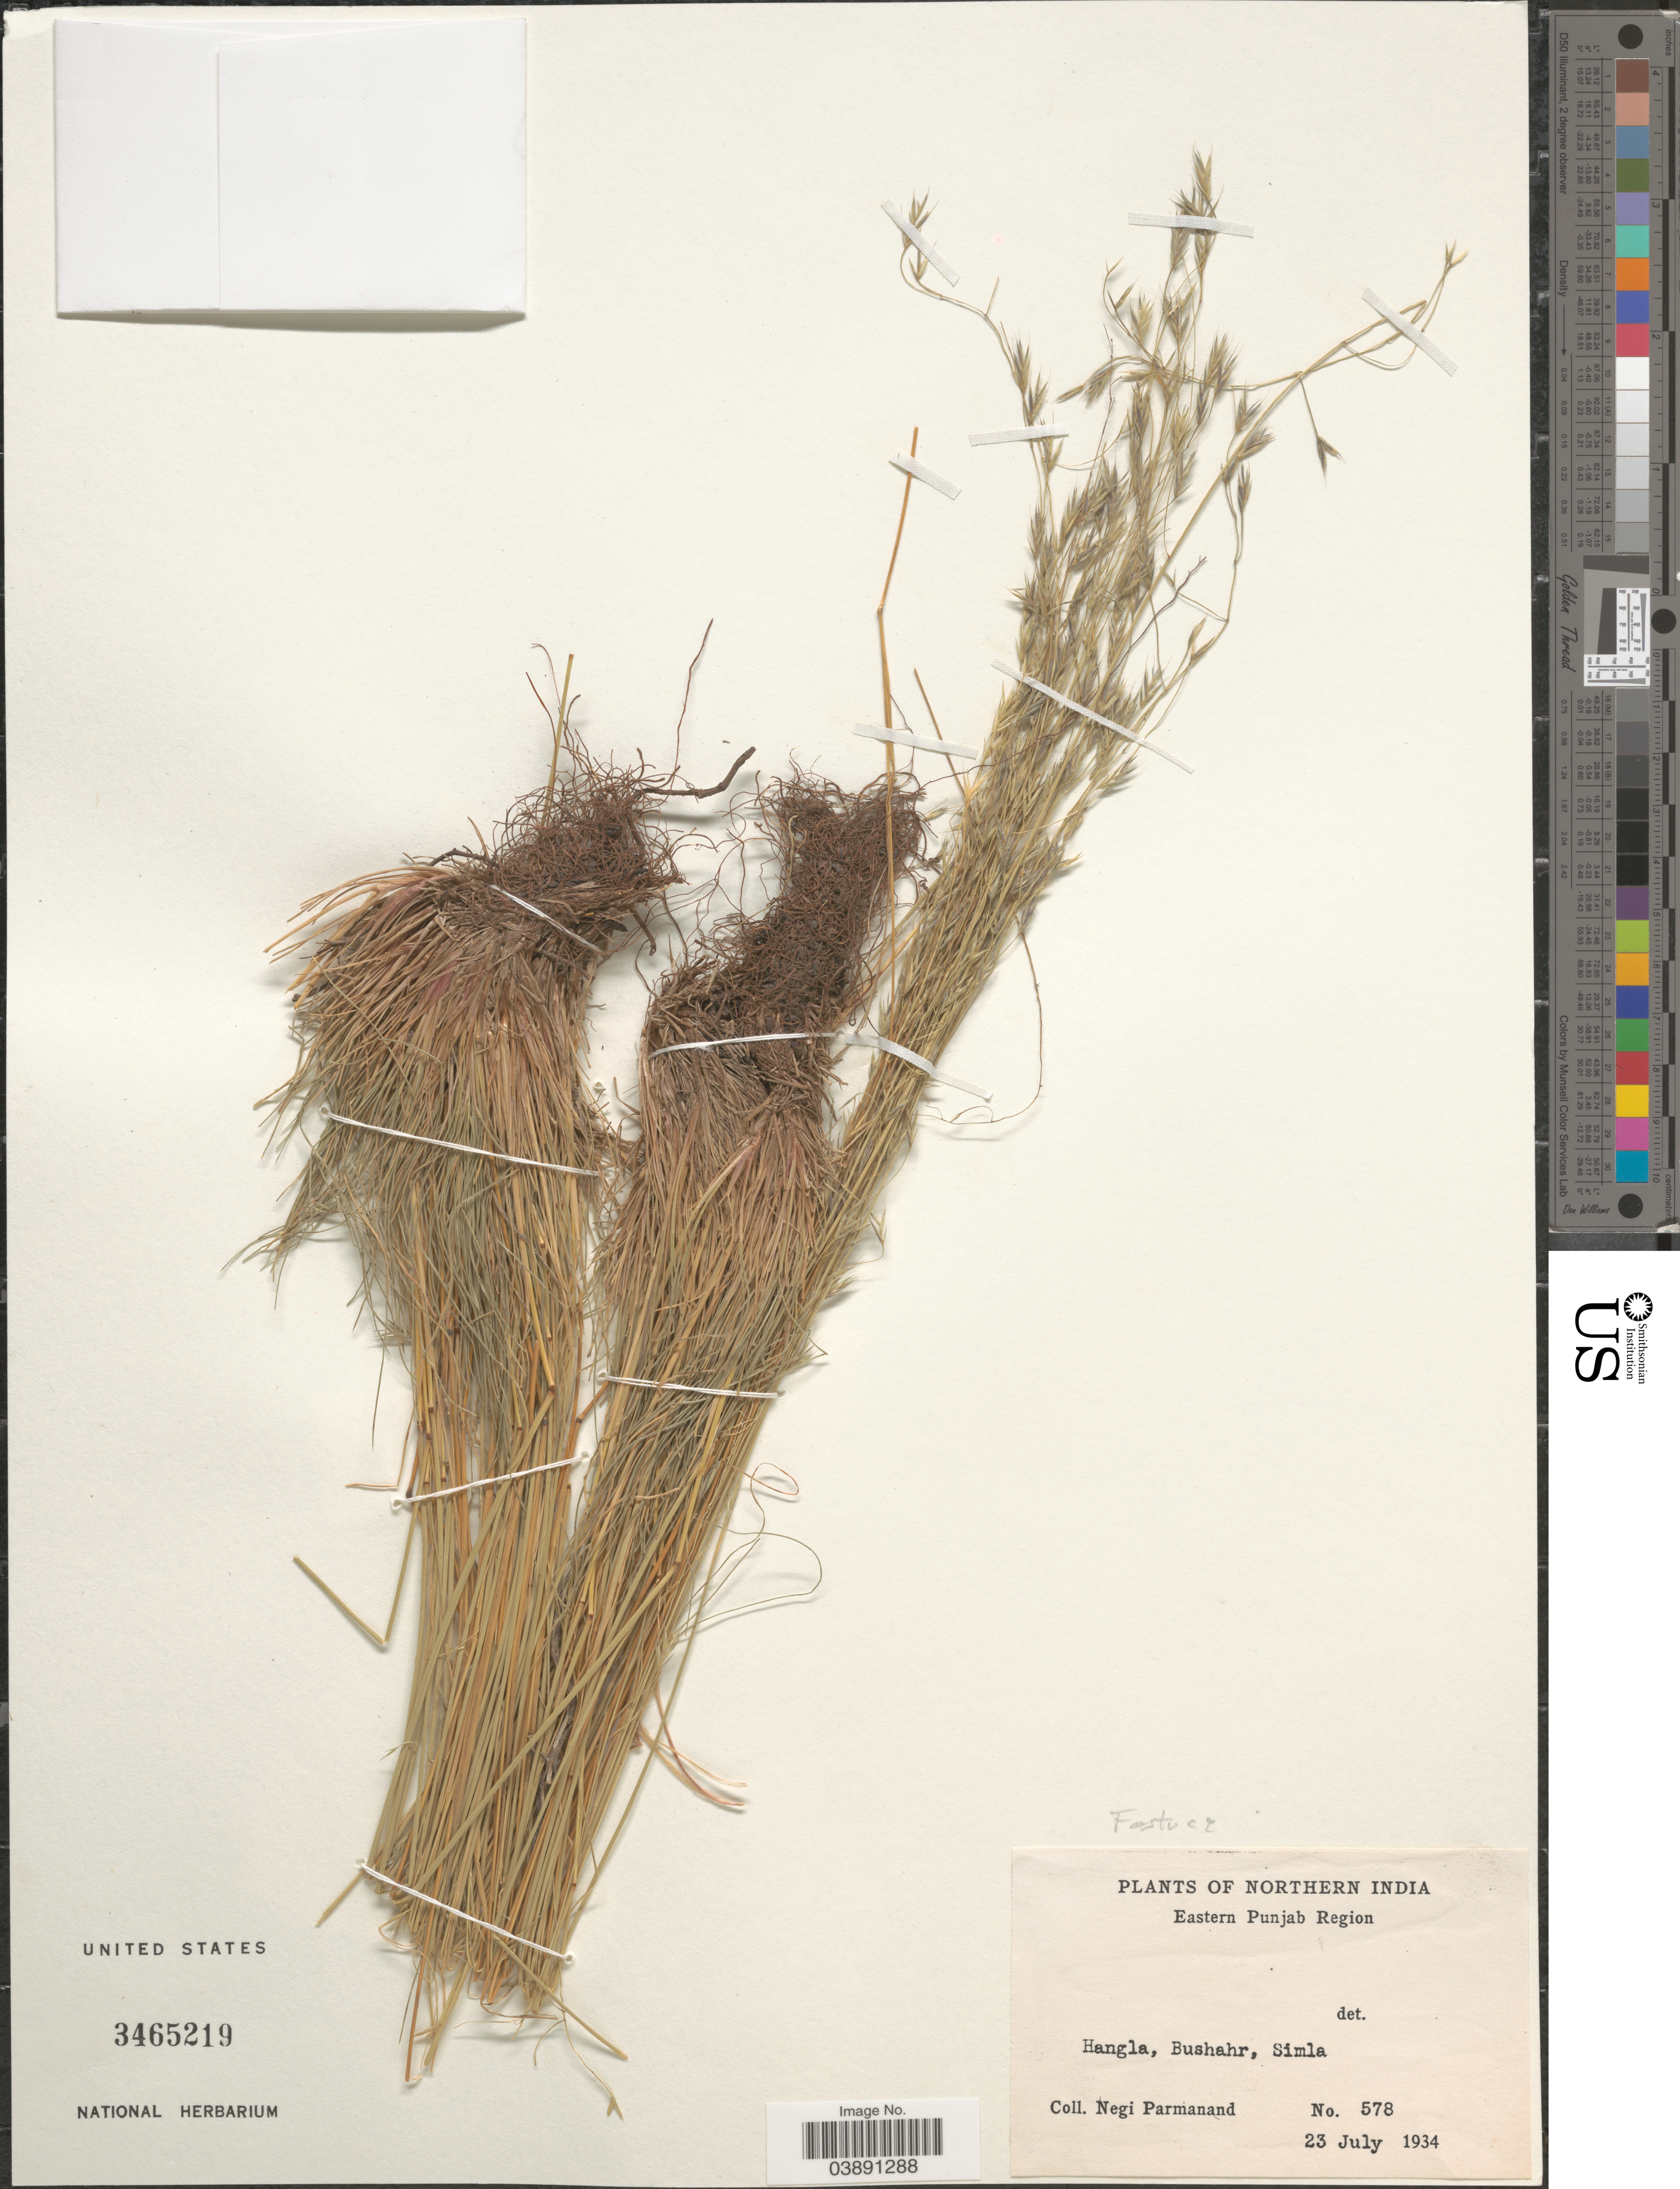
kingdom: Plantae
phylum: Tracheophyta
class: Liliopsida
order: Poales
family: Poaceae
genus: Festuca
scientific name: Festuca sp.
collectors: N. Parmanand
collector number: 578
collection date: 1934-07-23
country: India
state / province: Himachal Pradesh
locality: Northern India. Eastern Punjab Region. Hangla, Bushahr, Simla.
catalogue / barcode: US 3465219